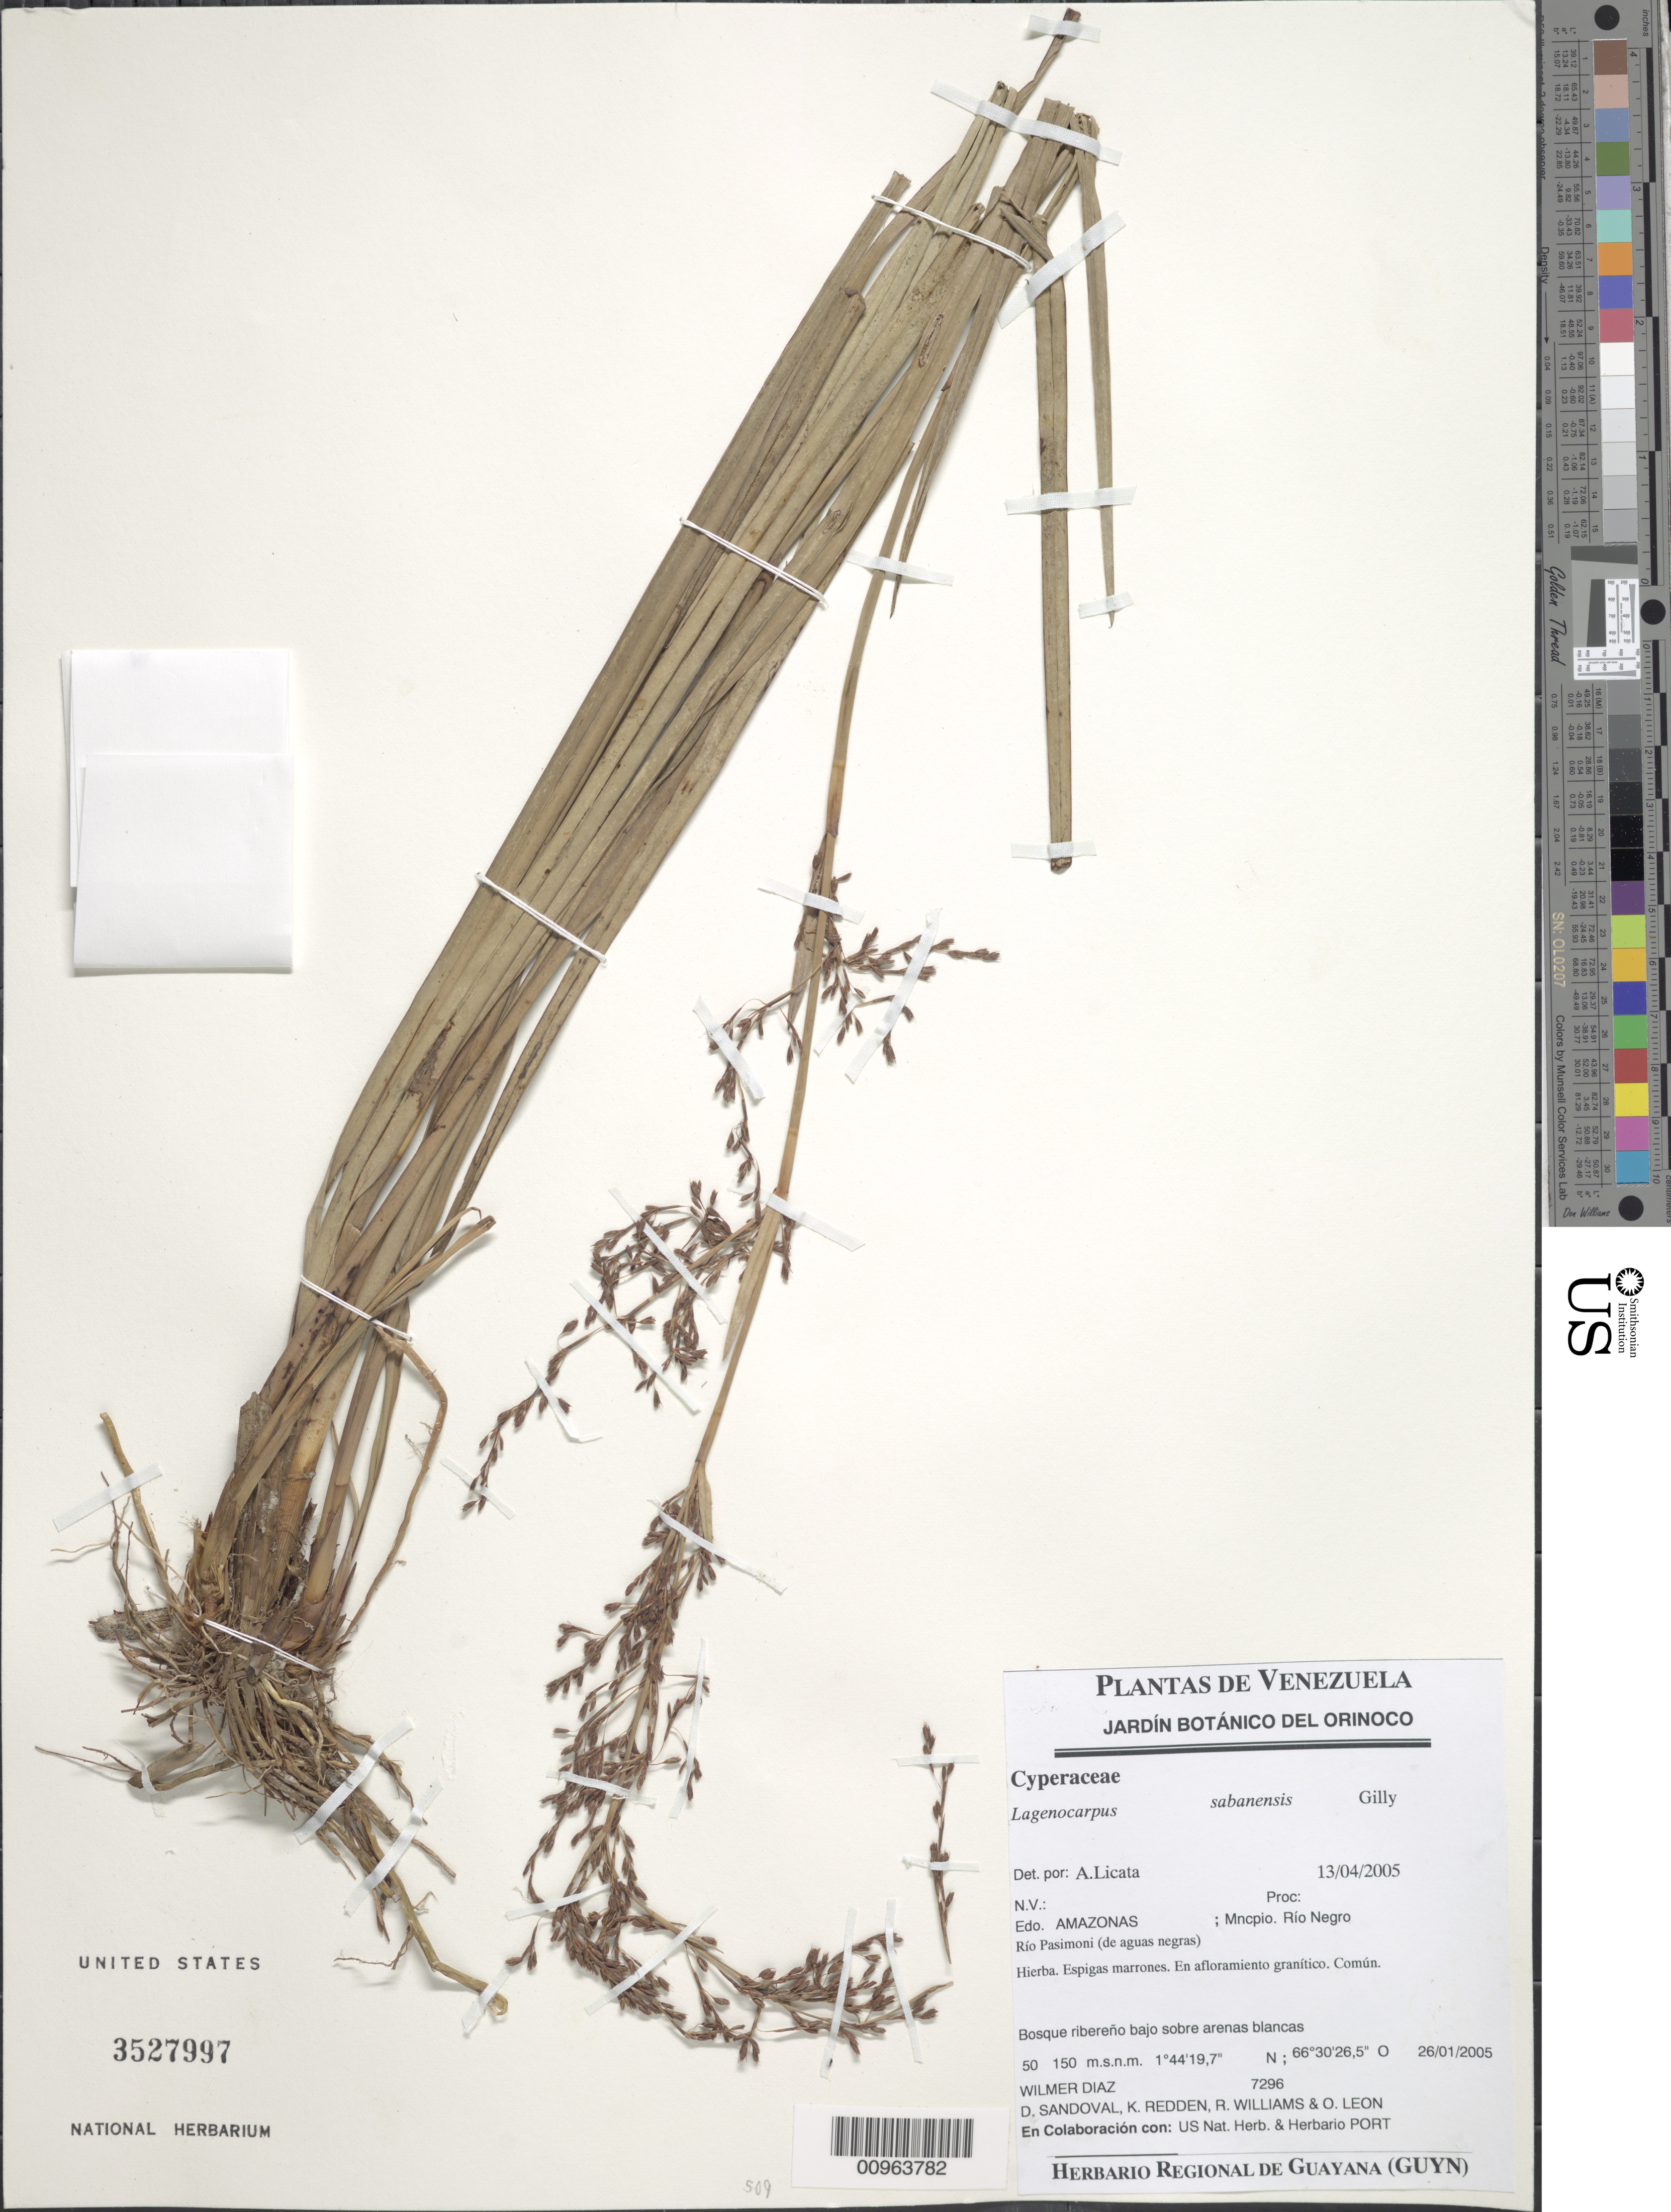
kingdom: Plantae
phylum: Tracheophyta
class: Liliopsida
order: Poales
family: Cyperaceae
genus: Lagenocarpus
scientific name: Lagenocarpus sabanensis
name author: Gilly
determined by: Licata, A., (PORT), Univ. Nac. Exp. de los Llanos Ezequiel Zamora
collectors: W. Díaz P., D. Sandoval, K. M. Redden, R. Williams & O. León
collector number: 7296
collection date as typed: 26-Jan-05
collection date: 2005-01-26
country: Venezuela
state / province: Amazonas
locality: Mun. Río Negro, Río Pasimoni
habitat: Bosque ribereño bajo sobre arenas blancas. En afloramiento granitico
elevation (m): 50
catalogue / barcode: US 3527997